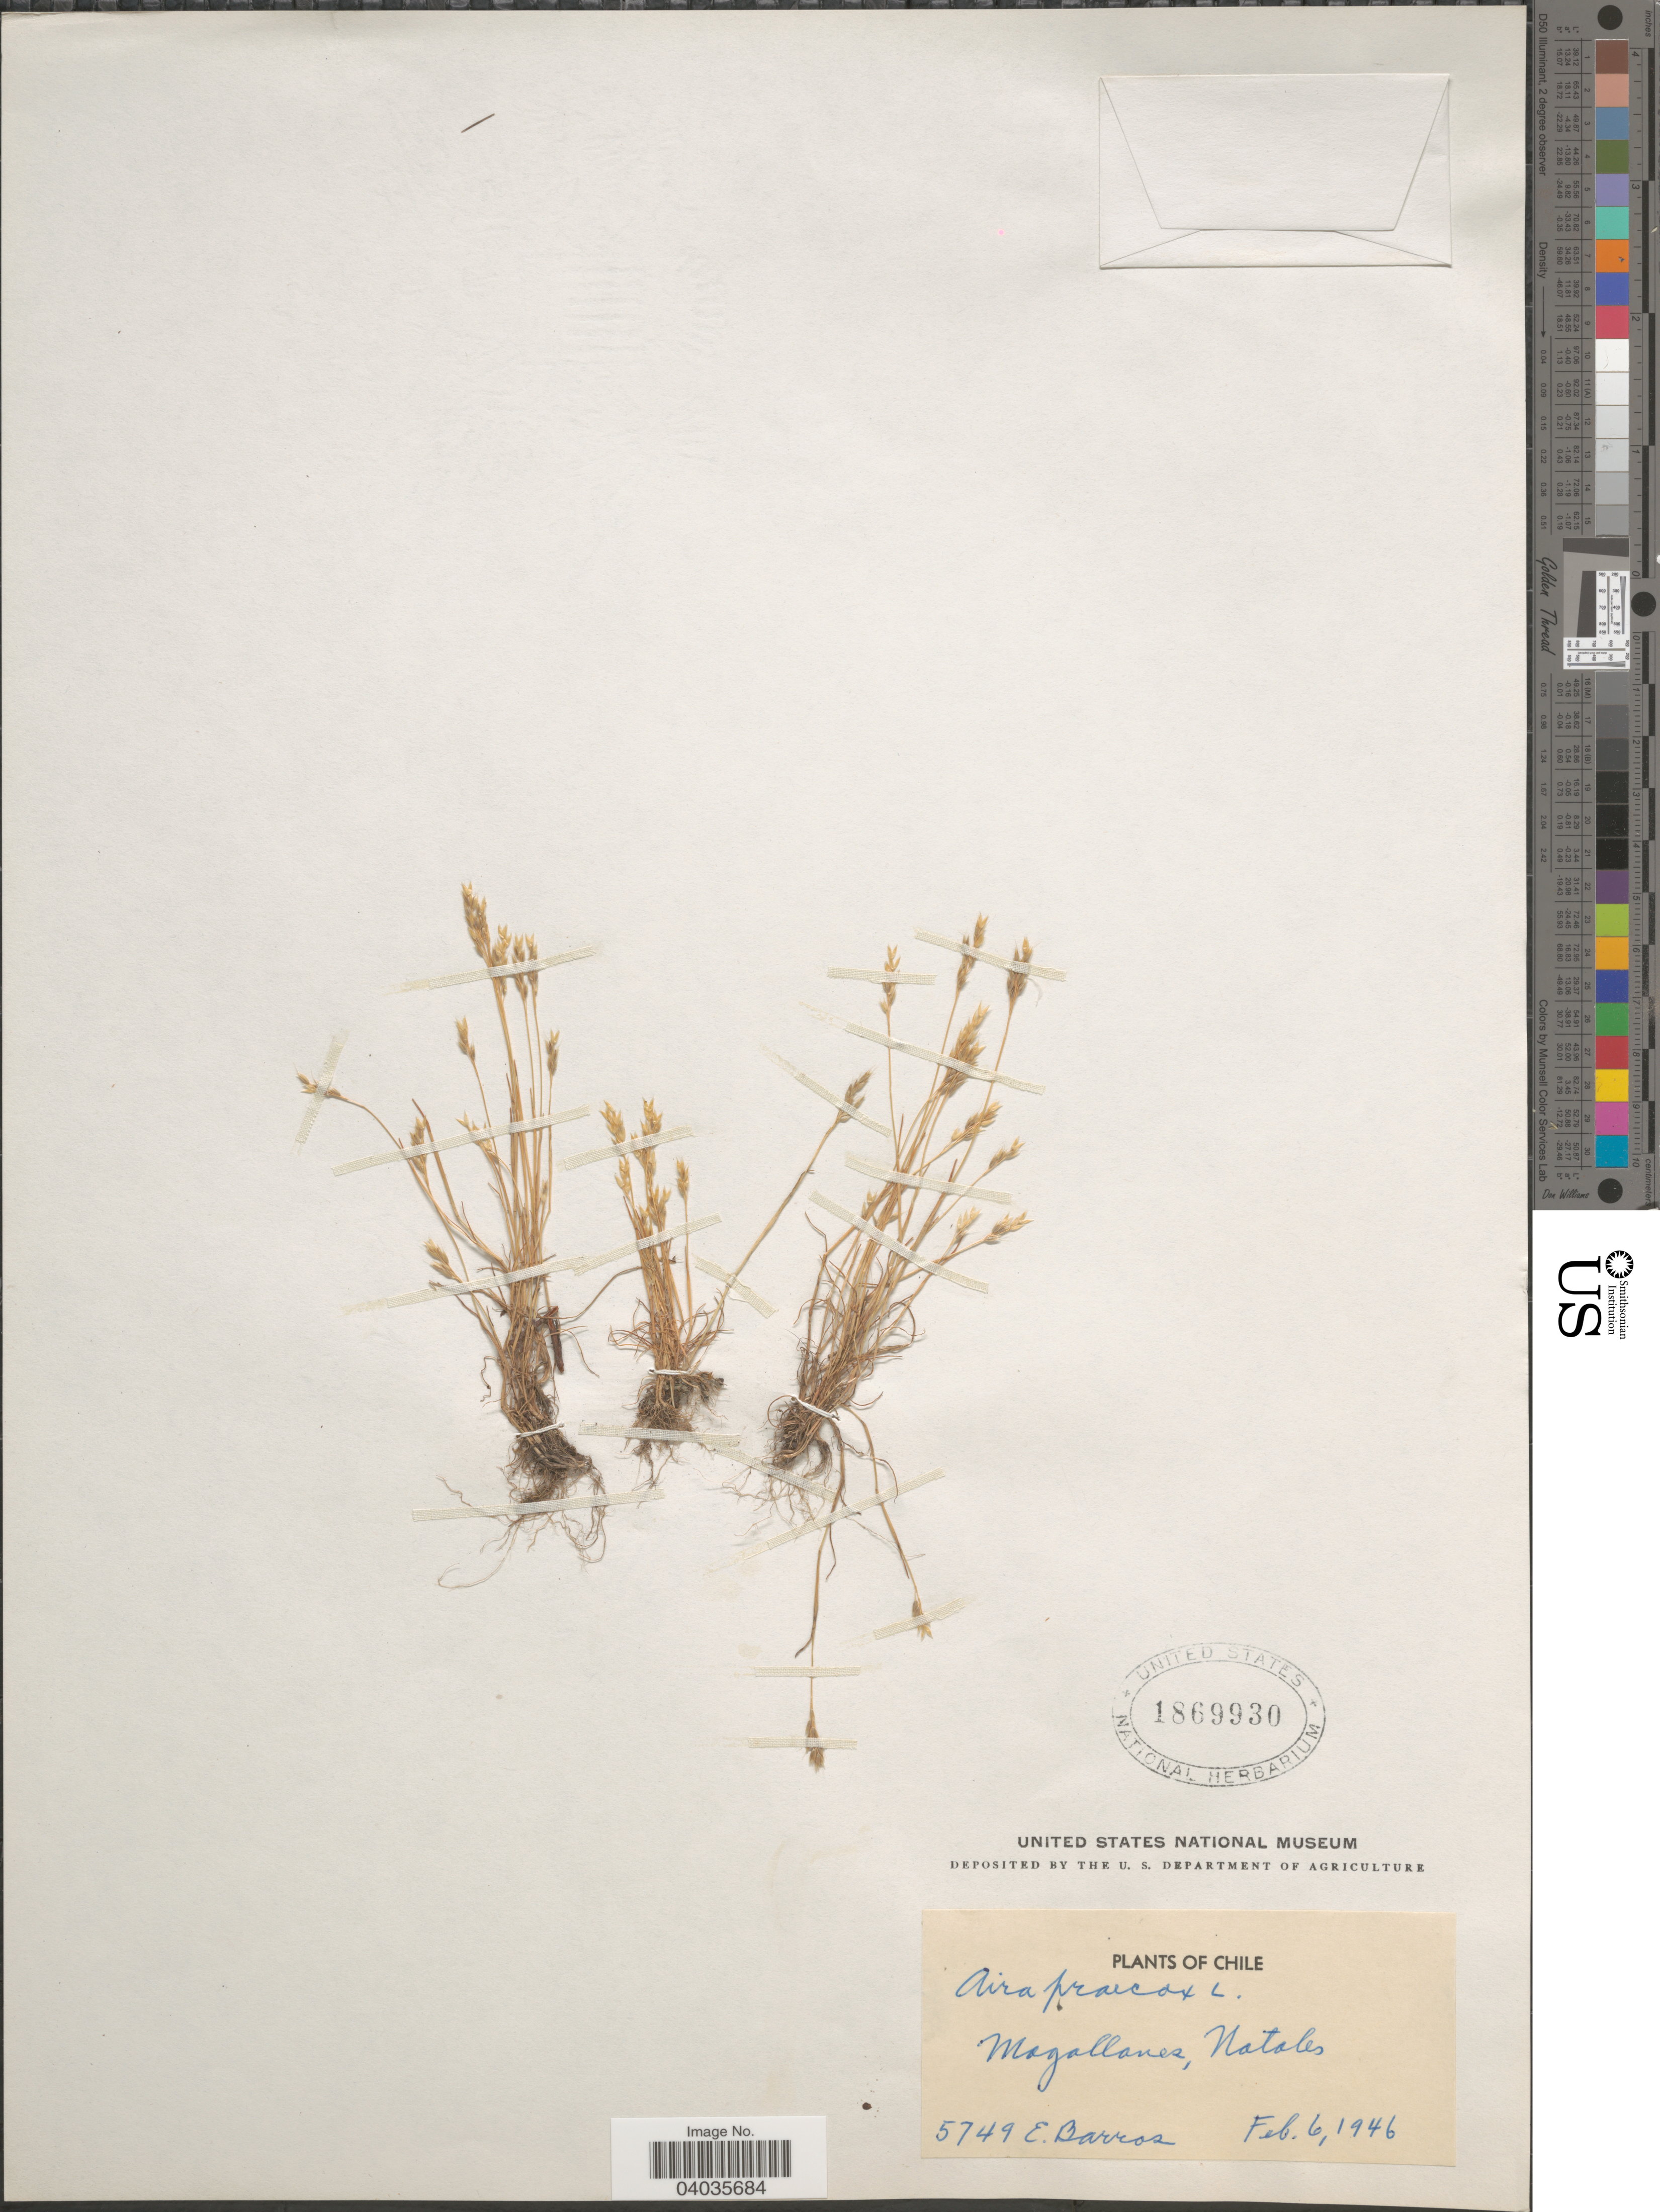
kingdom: Plantae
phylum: Tracheophyta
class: Liliopsida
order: Poales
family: Poaceae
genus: Aira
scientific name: Aira praecox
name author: L.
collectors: E. Barros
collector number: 5749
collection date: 1946-02-06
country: Chile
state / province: Magallanes y de la Antártica Chilena (XII)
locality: Magallanes, Natales.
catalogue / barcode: US 1869930